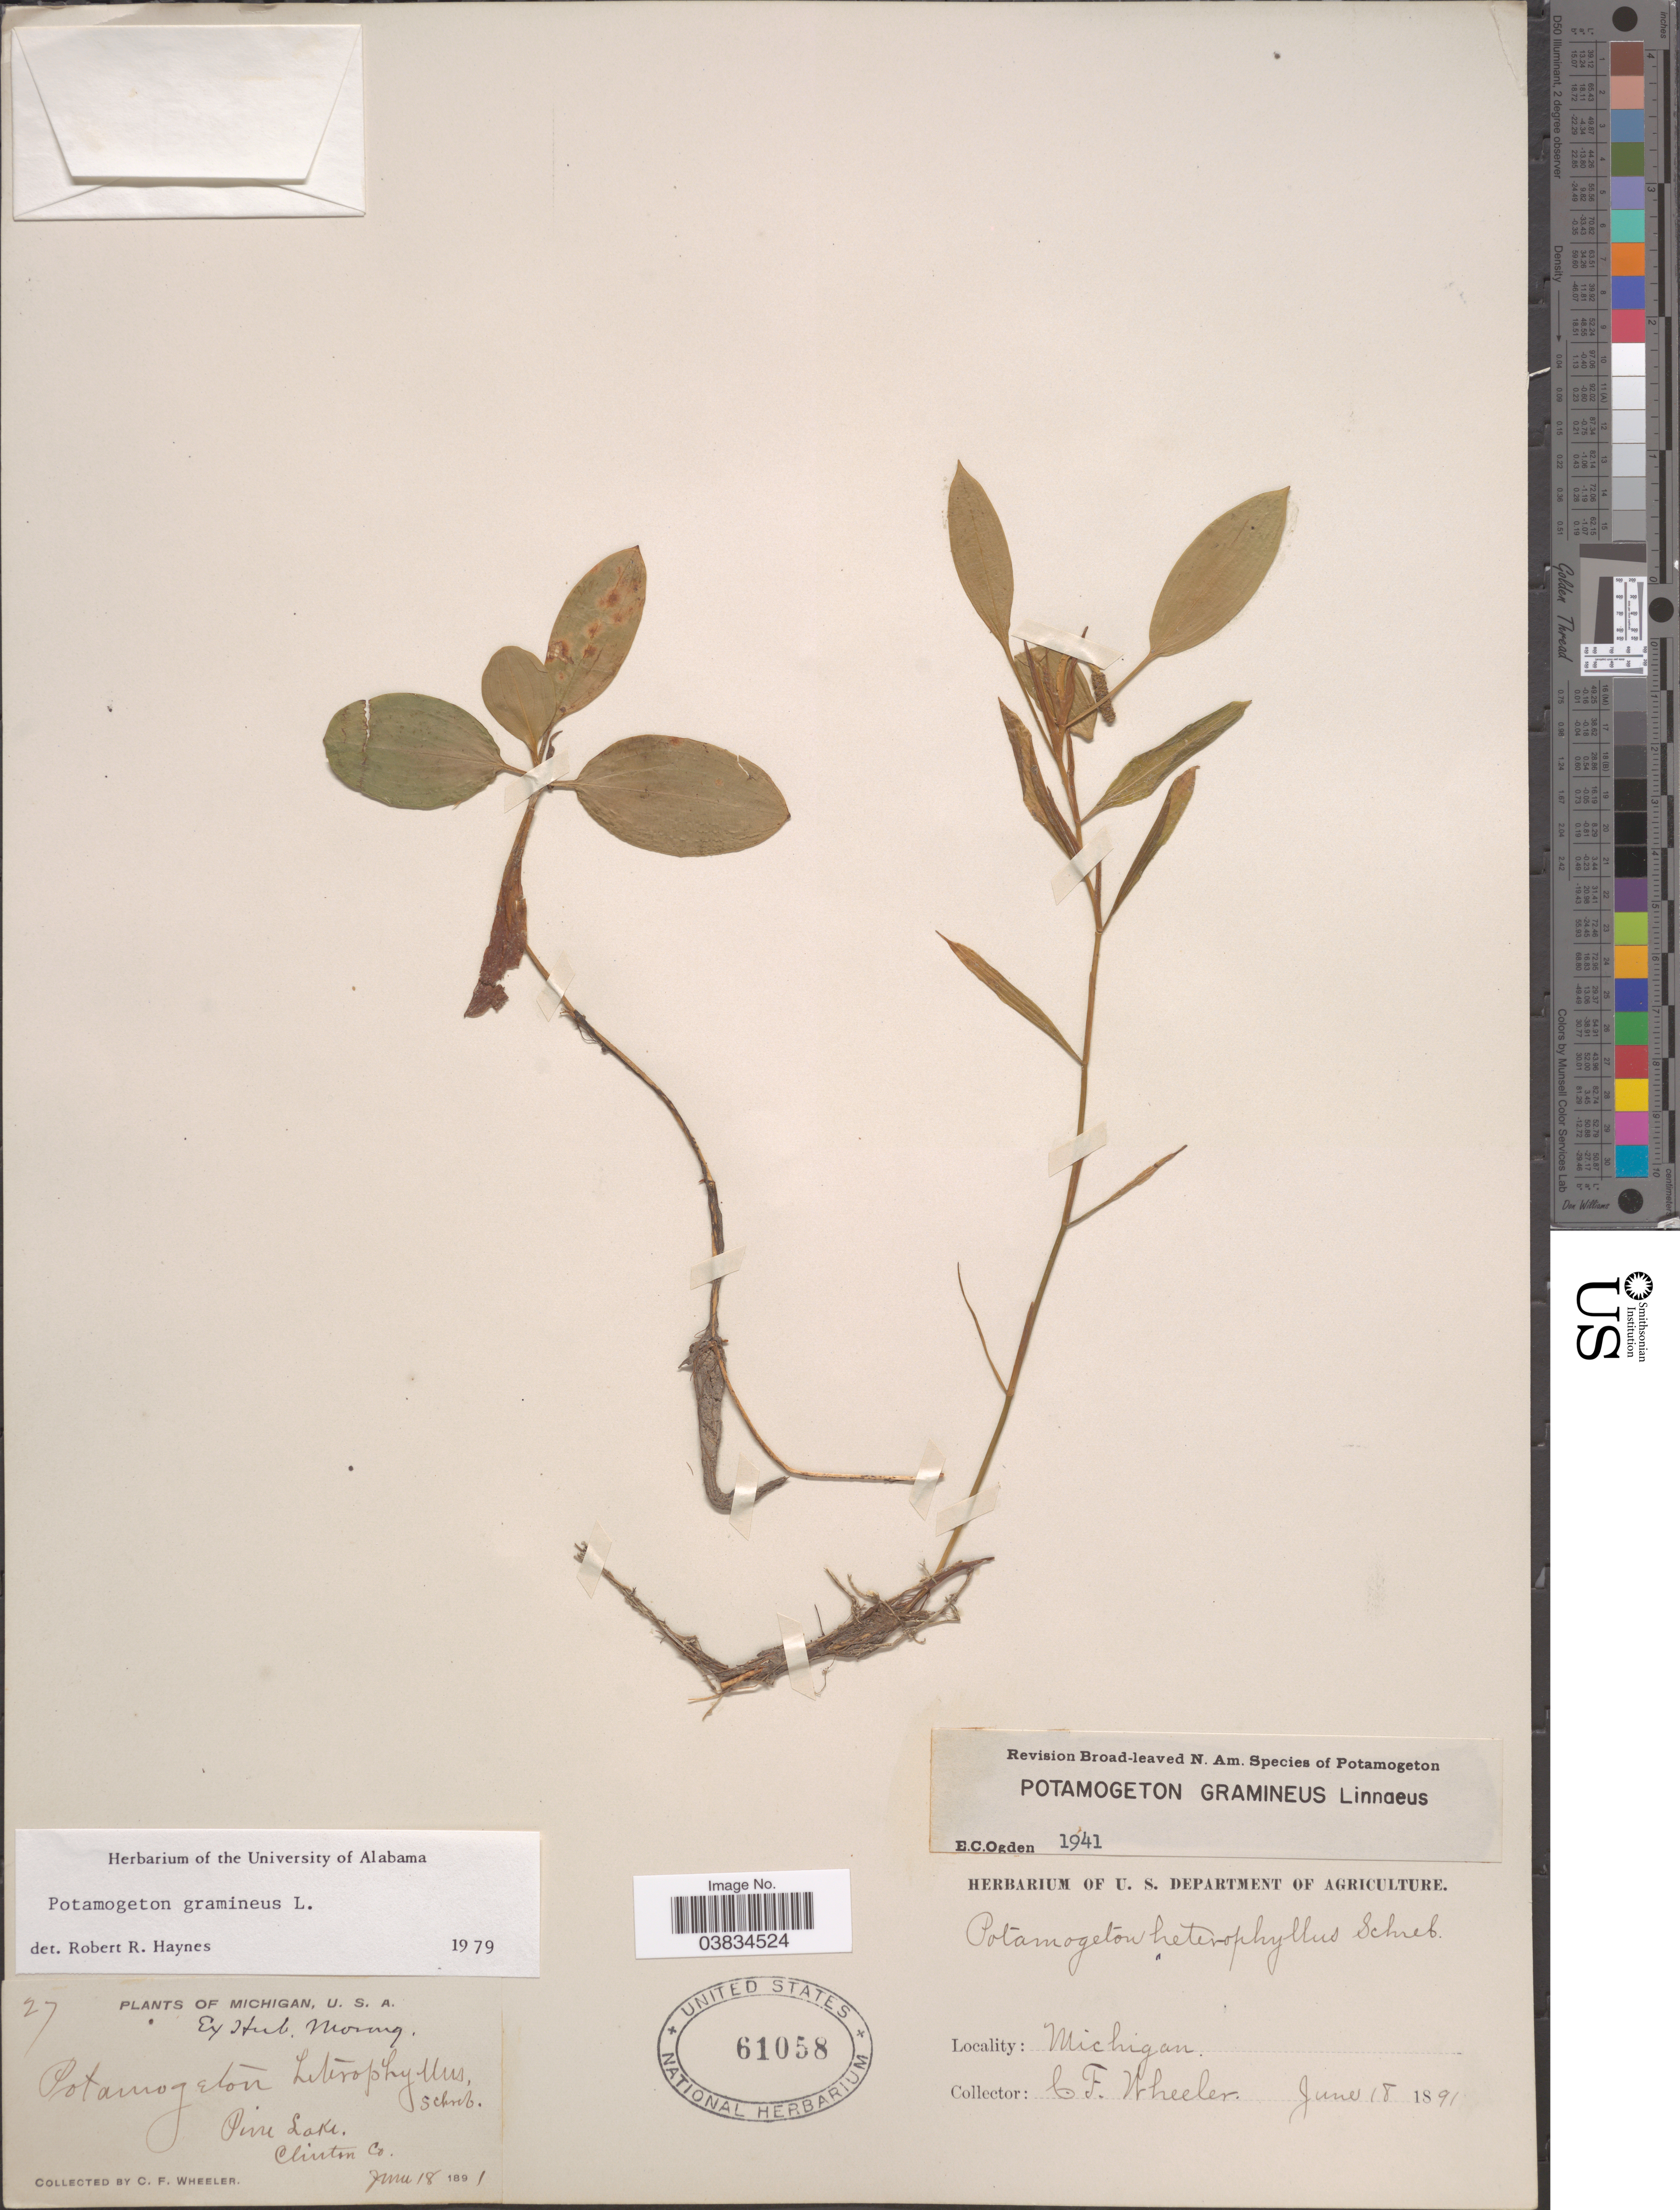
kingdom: Plantae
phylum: Tracheophyta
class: Liliopsida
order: Alismatales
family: Potamogetonaceae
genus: Potamogeton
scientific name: Potamogeton gramineus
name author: L.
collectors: C. Wheeler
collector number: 27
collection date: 1891-06-18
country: United States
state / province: Michigan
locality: Pine Lake, Clinton Co.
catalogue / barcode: US 61058